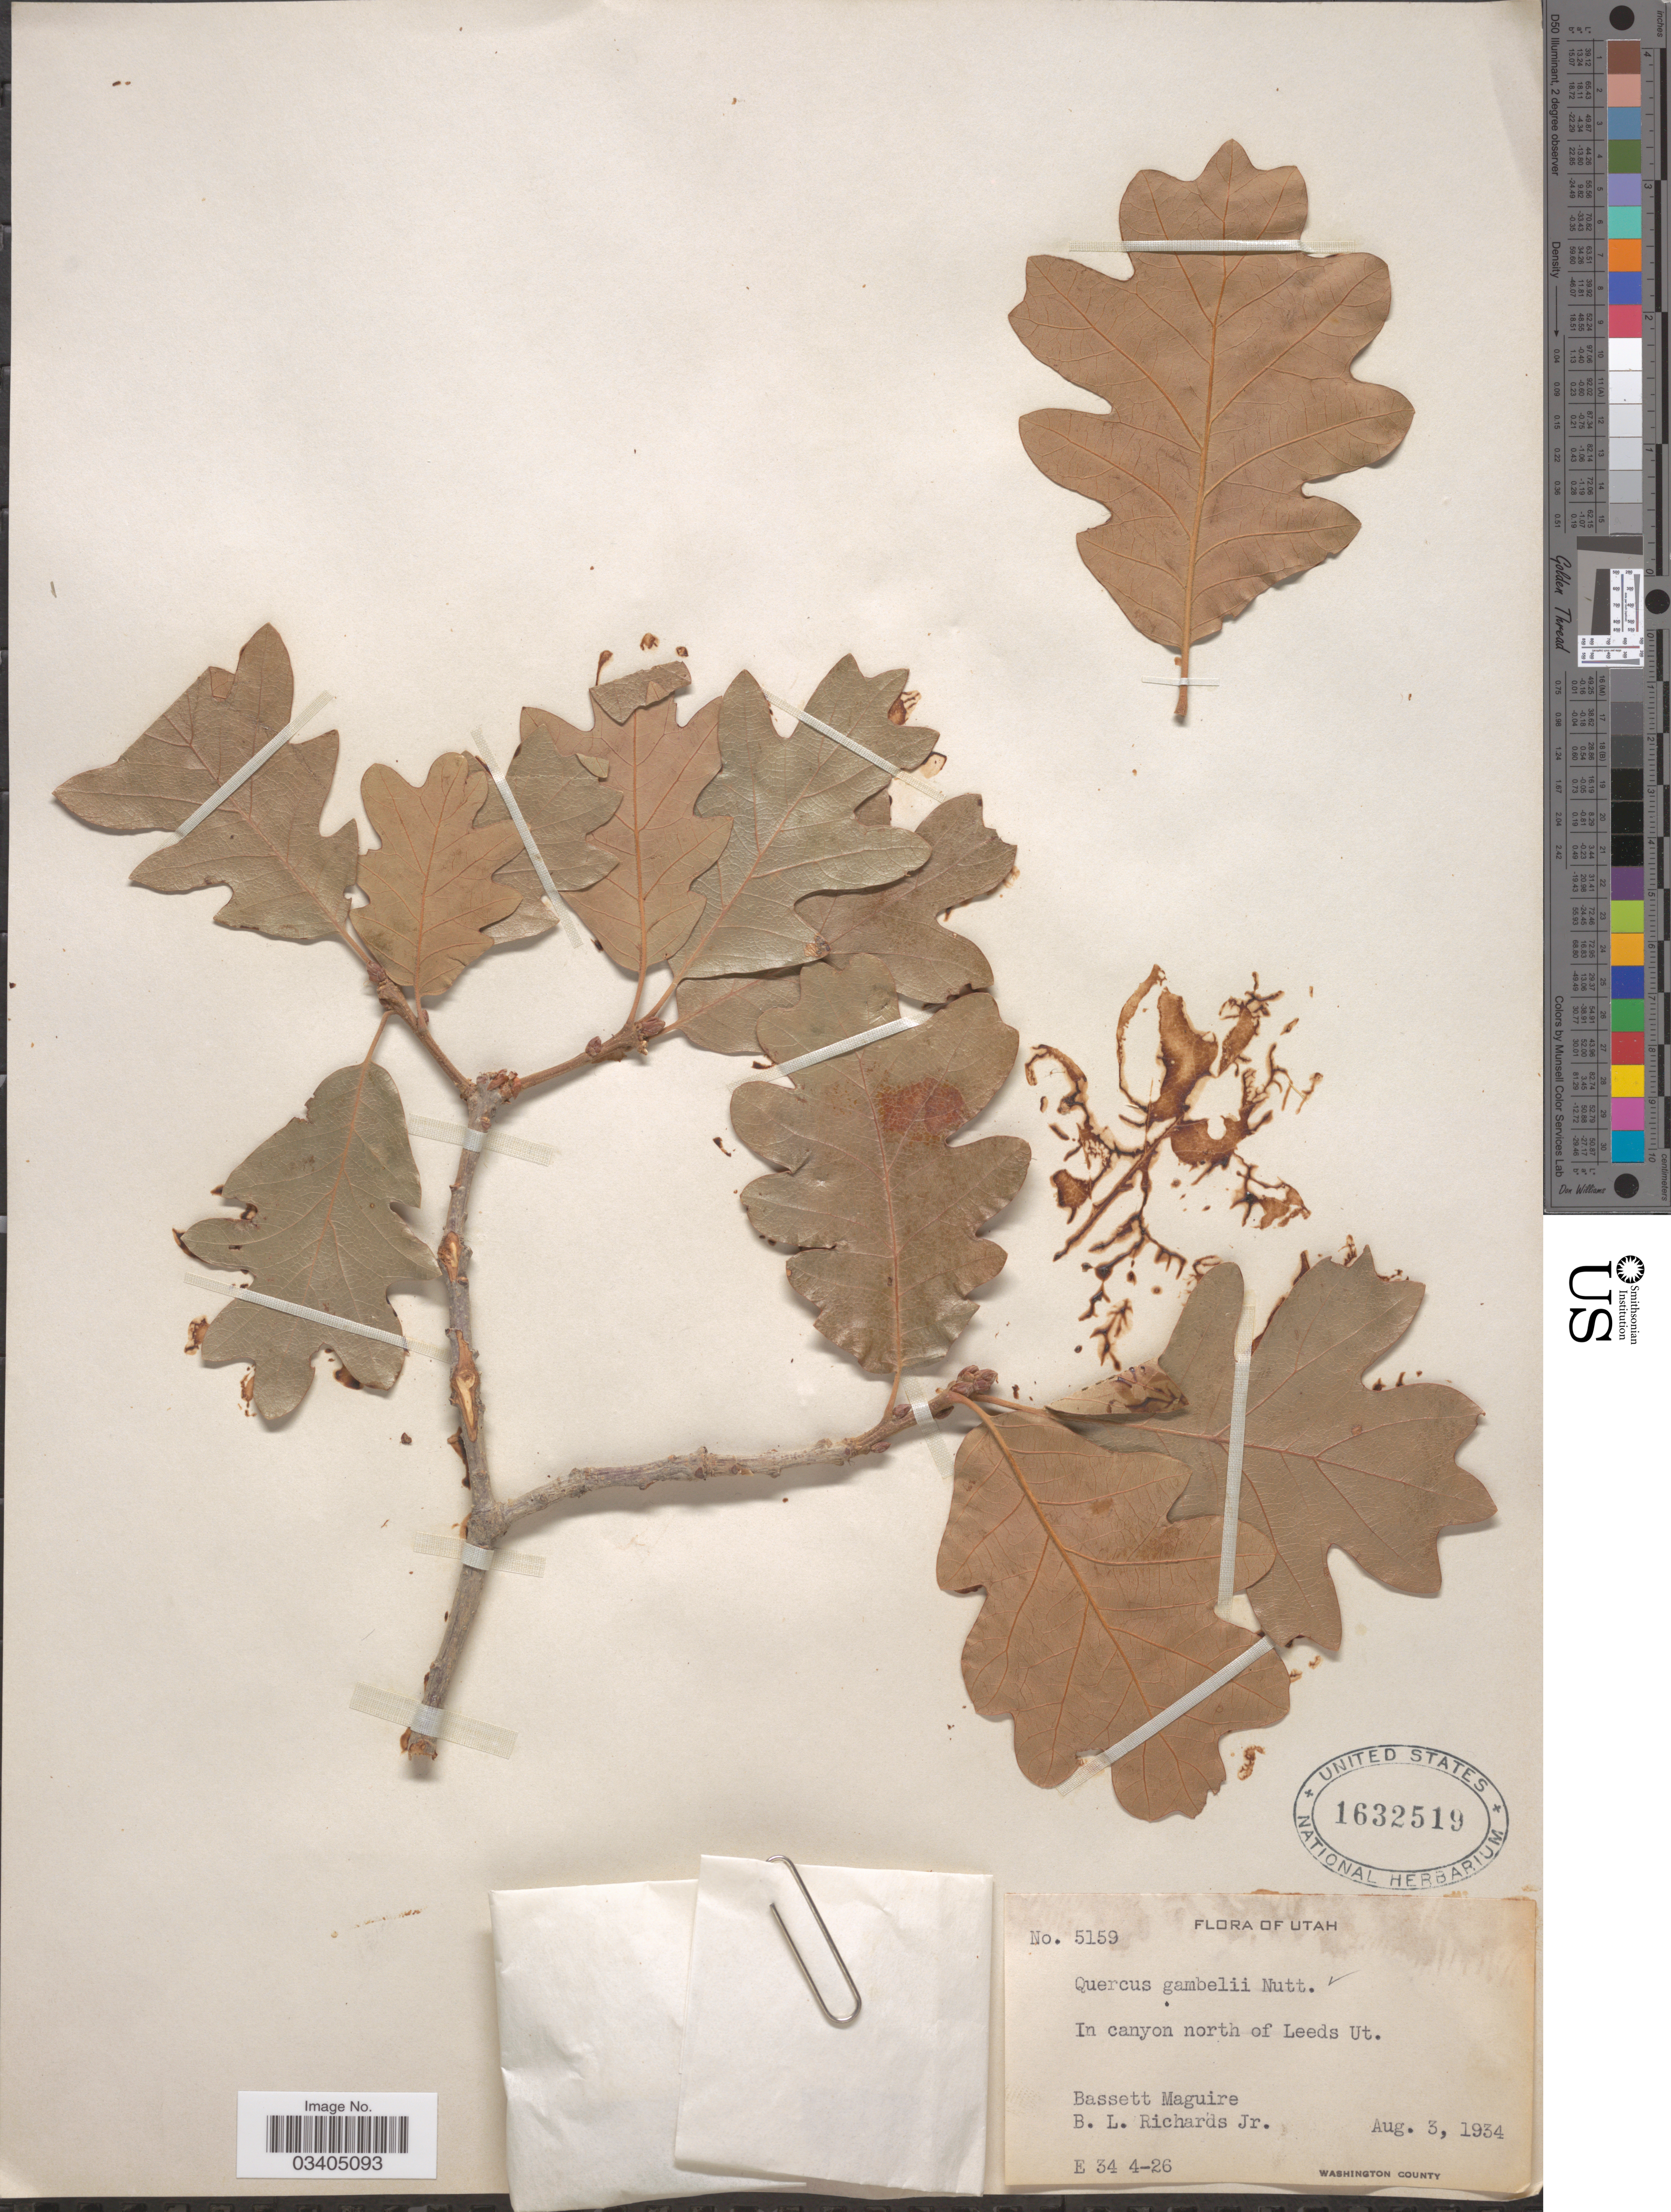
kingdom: Plantae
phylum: Tracheophyta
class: Magnoliopsida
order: Fagales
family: Fagaceae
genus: Quercus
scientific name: Quercus gambelii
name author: Nutt.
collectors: B. Maguire & B. Richards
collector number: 5159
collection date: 1934-08-03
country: United States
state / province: Utah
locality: In canyon north of Leeds Ut. Washington County. E 34 4-26 [unsure placement]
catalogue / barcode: US 1632519